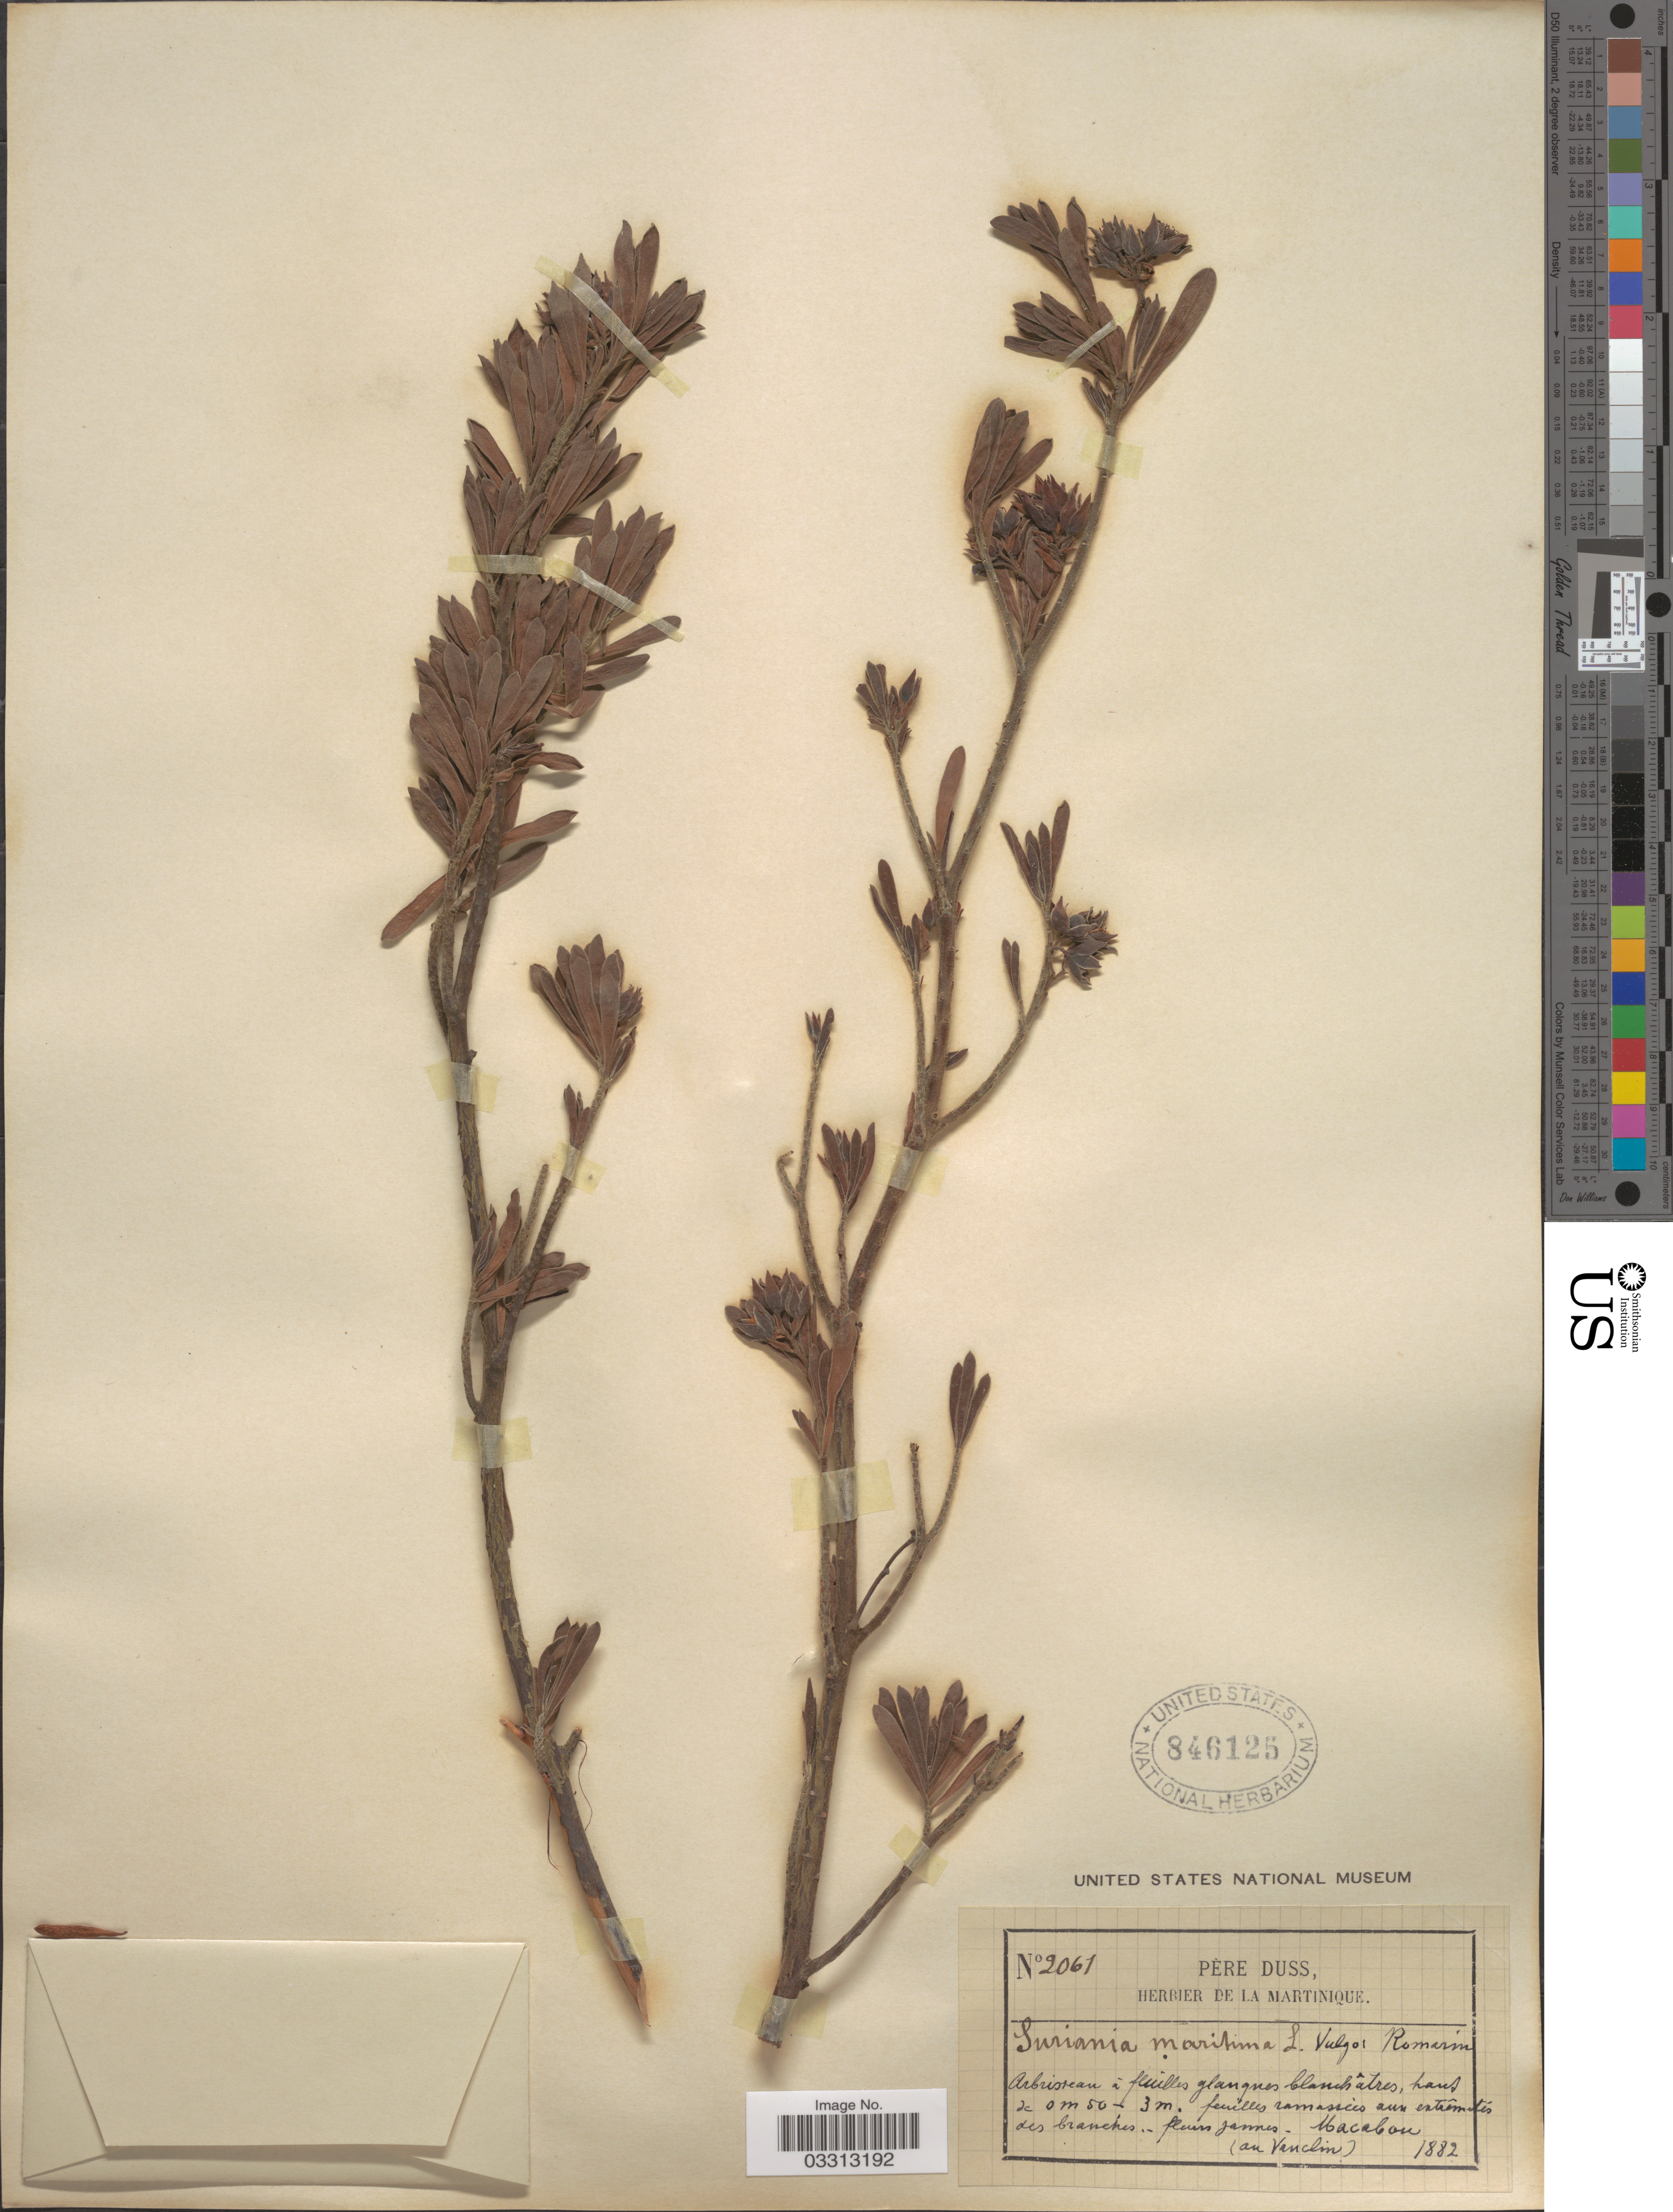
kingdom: Plantae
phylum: Tracheophyta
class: Magnoliopsida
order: Fabales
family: Surianaceae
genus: Suriana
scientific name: Suriana maritima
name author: L.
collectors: Père Duss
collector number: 2061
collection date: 1882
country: Martinique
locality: Macabon (au Vauclin).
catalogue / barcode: US 846125